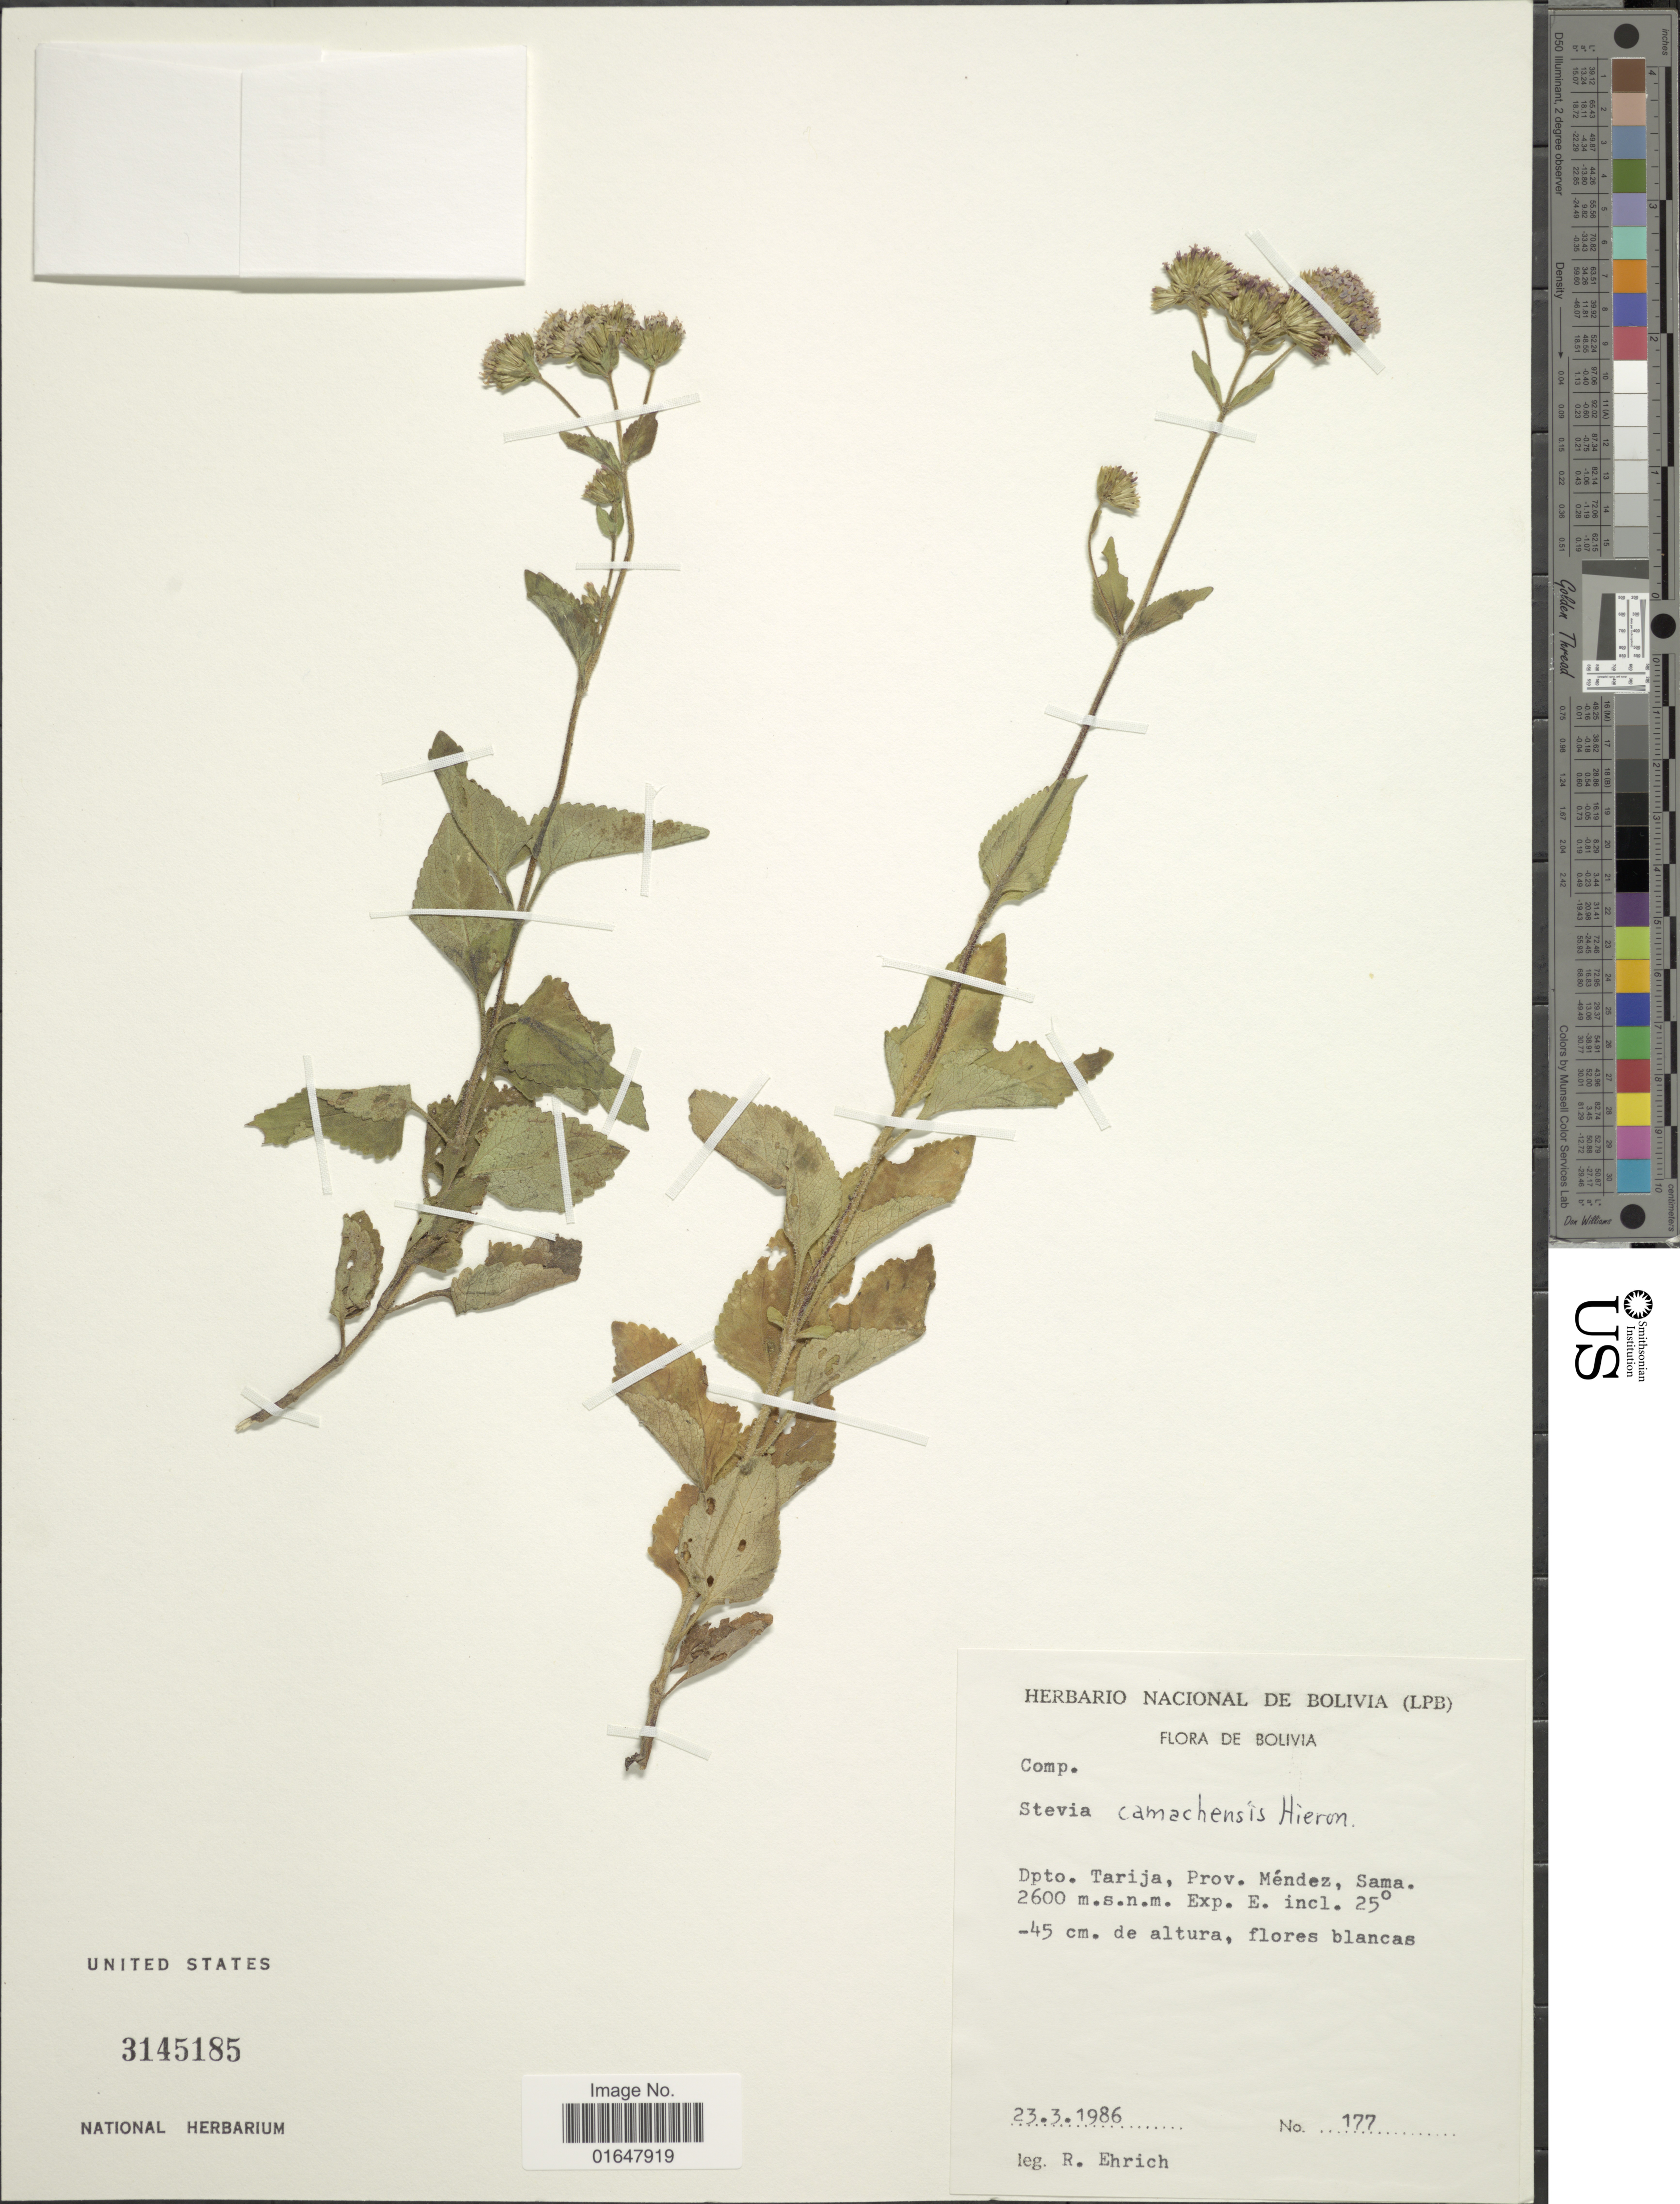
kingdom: Plantae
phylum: Tracheophyta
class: Magnoliopsida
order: Asterales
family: Asteraceae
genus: Stevia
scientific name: Stevia camachensis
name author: Hieron.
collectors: R. Ehrich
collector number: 177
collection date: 1986-03-23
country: Bolivia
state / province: Tarija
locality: Prov. Mendez, Sama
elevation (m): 2600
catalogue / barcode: US 3145185